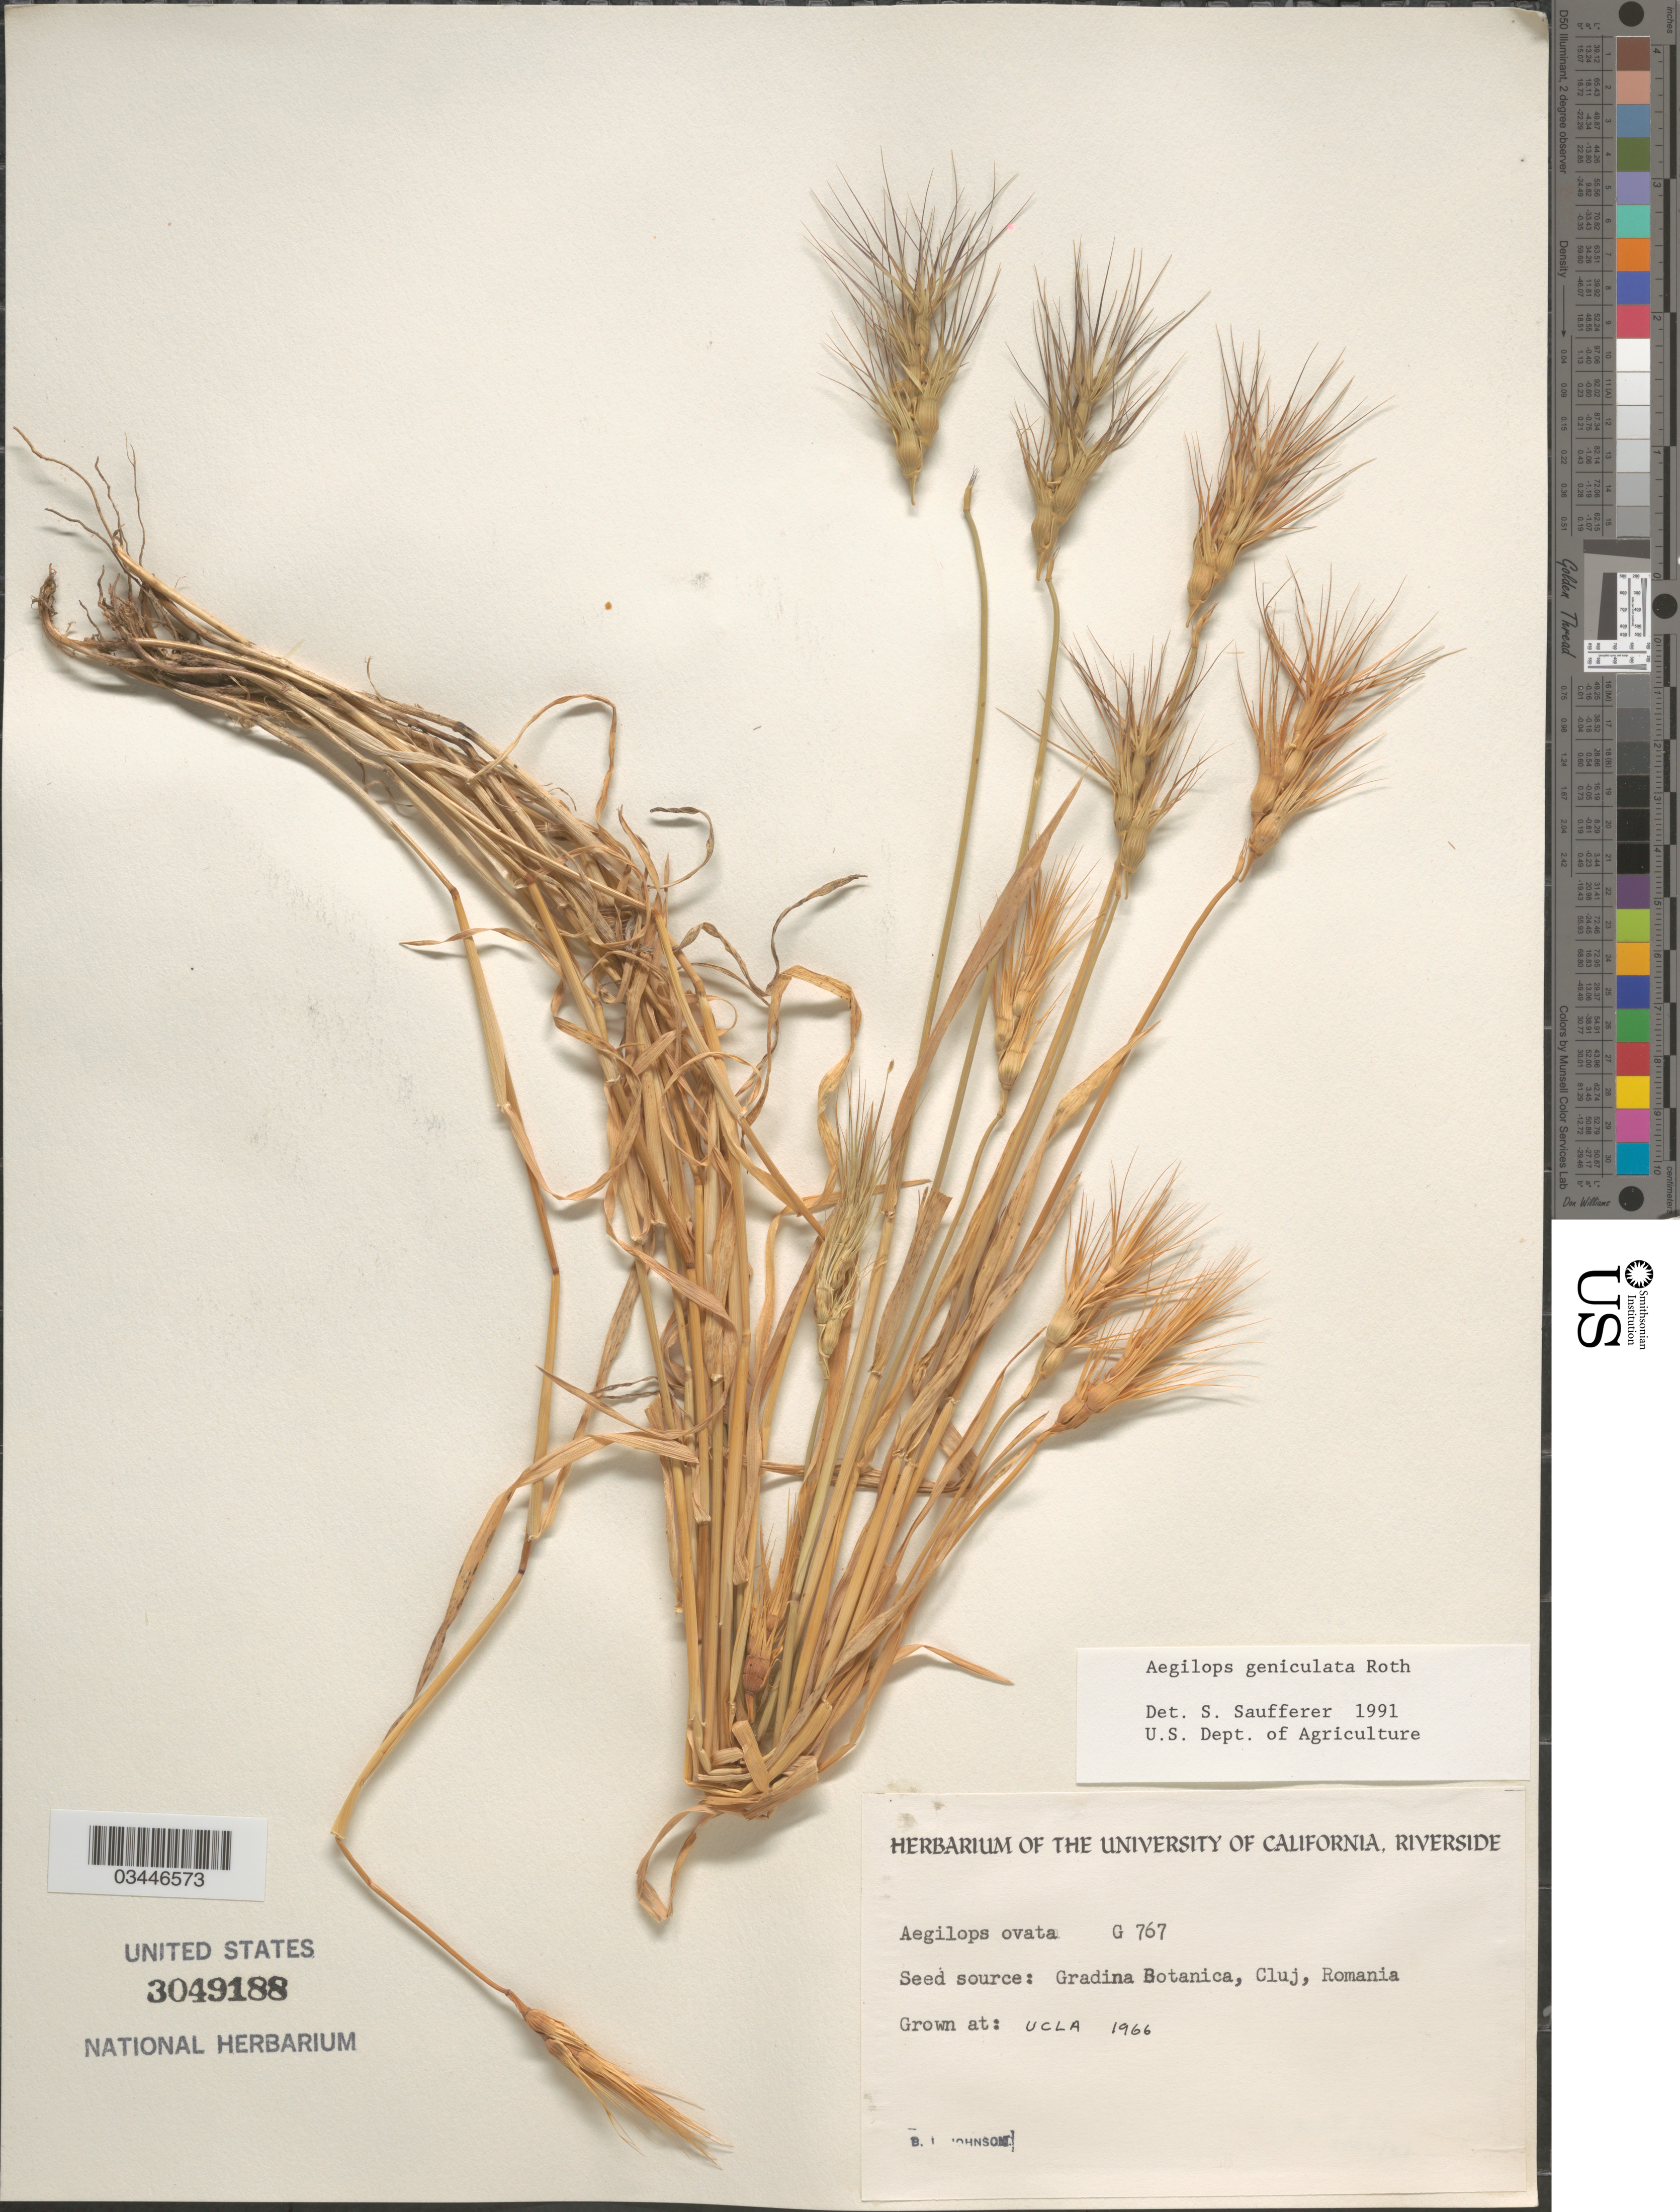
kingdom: Plantae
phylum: Tracheophyta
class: Liliopsida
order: Poales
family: Poaceae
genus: Aegilops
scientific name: Aegilops geniculata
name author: Roth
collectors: B. Johnson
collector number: G767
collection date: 1966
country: United States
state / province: California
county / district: Los Angeles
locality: UCLA.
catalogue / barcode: US 3049188